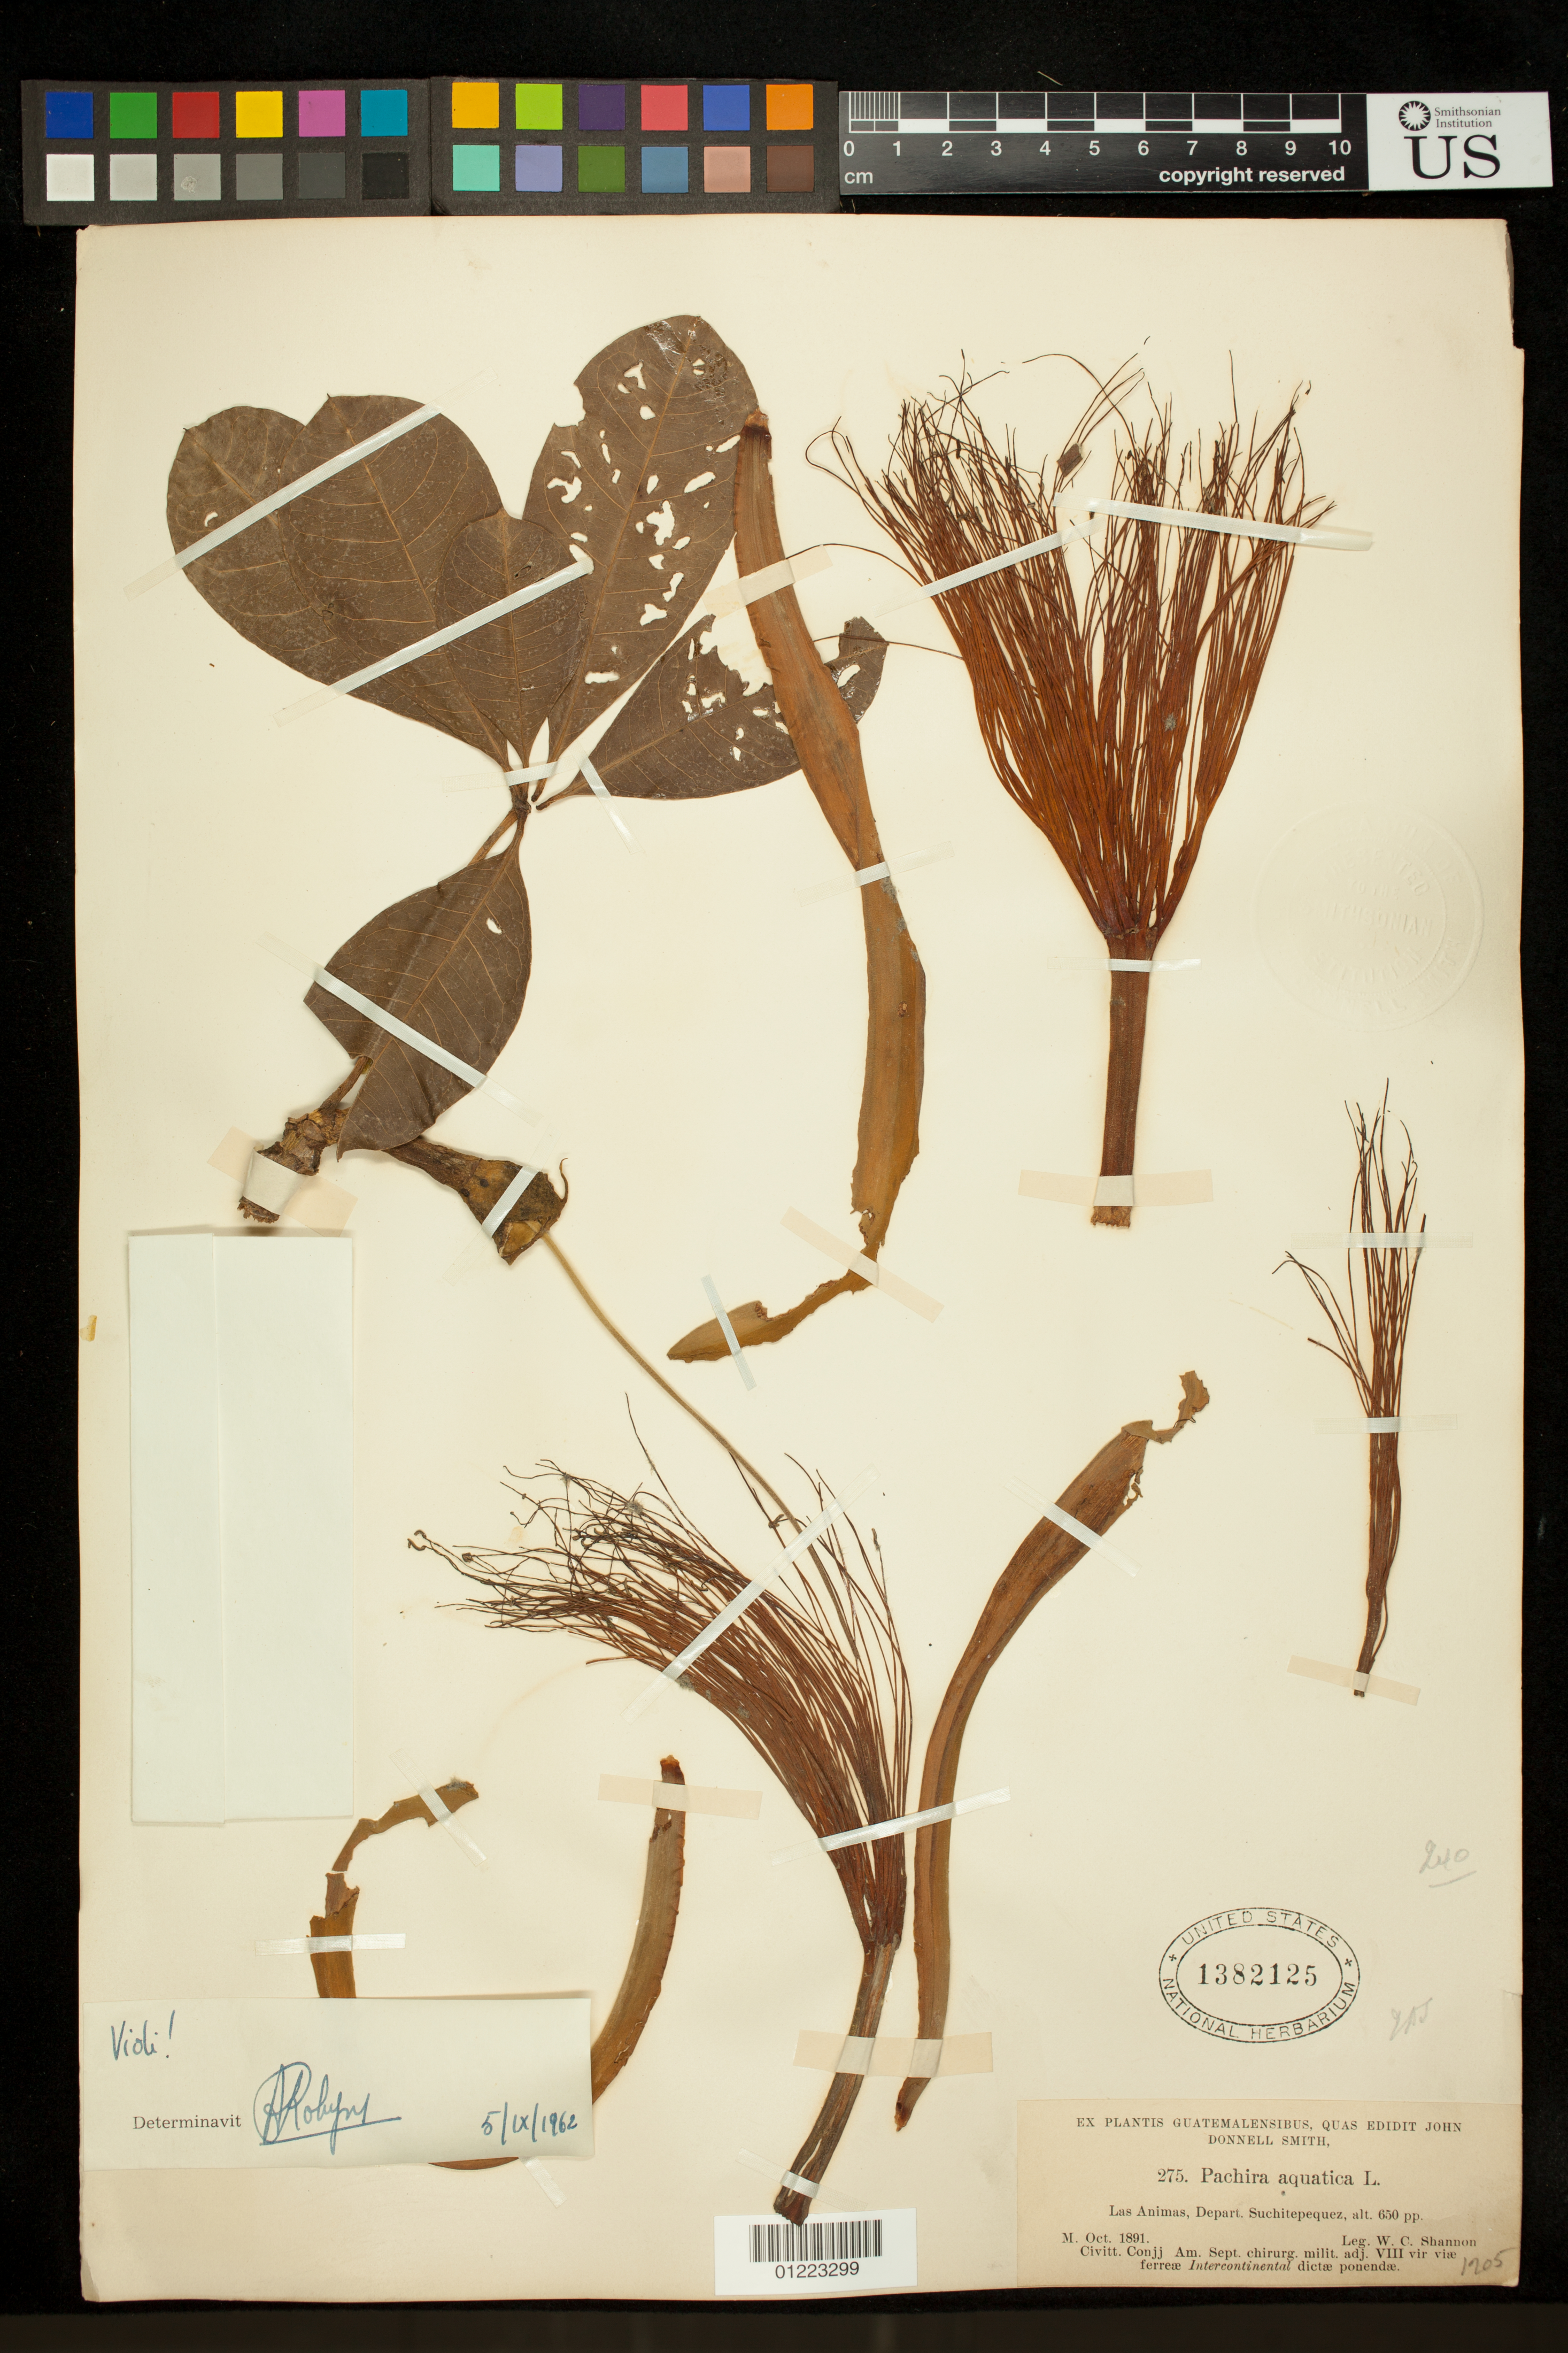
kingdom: Plantae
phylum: Tracheophyta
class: Magnoliopsida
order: Malvales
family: Malvaceae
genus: Pachira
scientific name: Pachira aquatica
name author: Aubl.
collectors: W. C. Shannon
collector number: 275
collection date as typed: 1891-10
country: Guatemala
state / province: Suchitepéquez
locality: Las Animas, Depart. Suchitepequez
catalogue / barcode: US 1382125